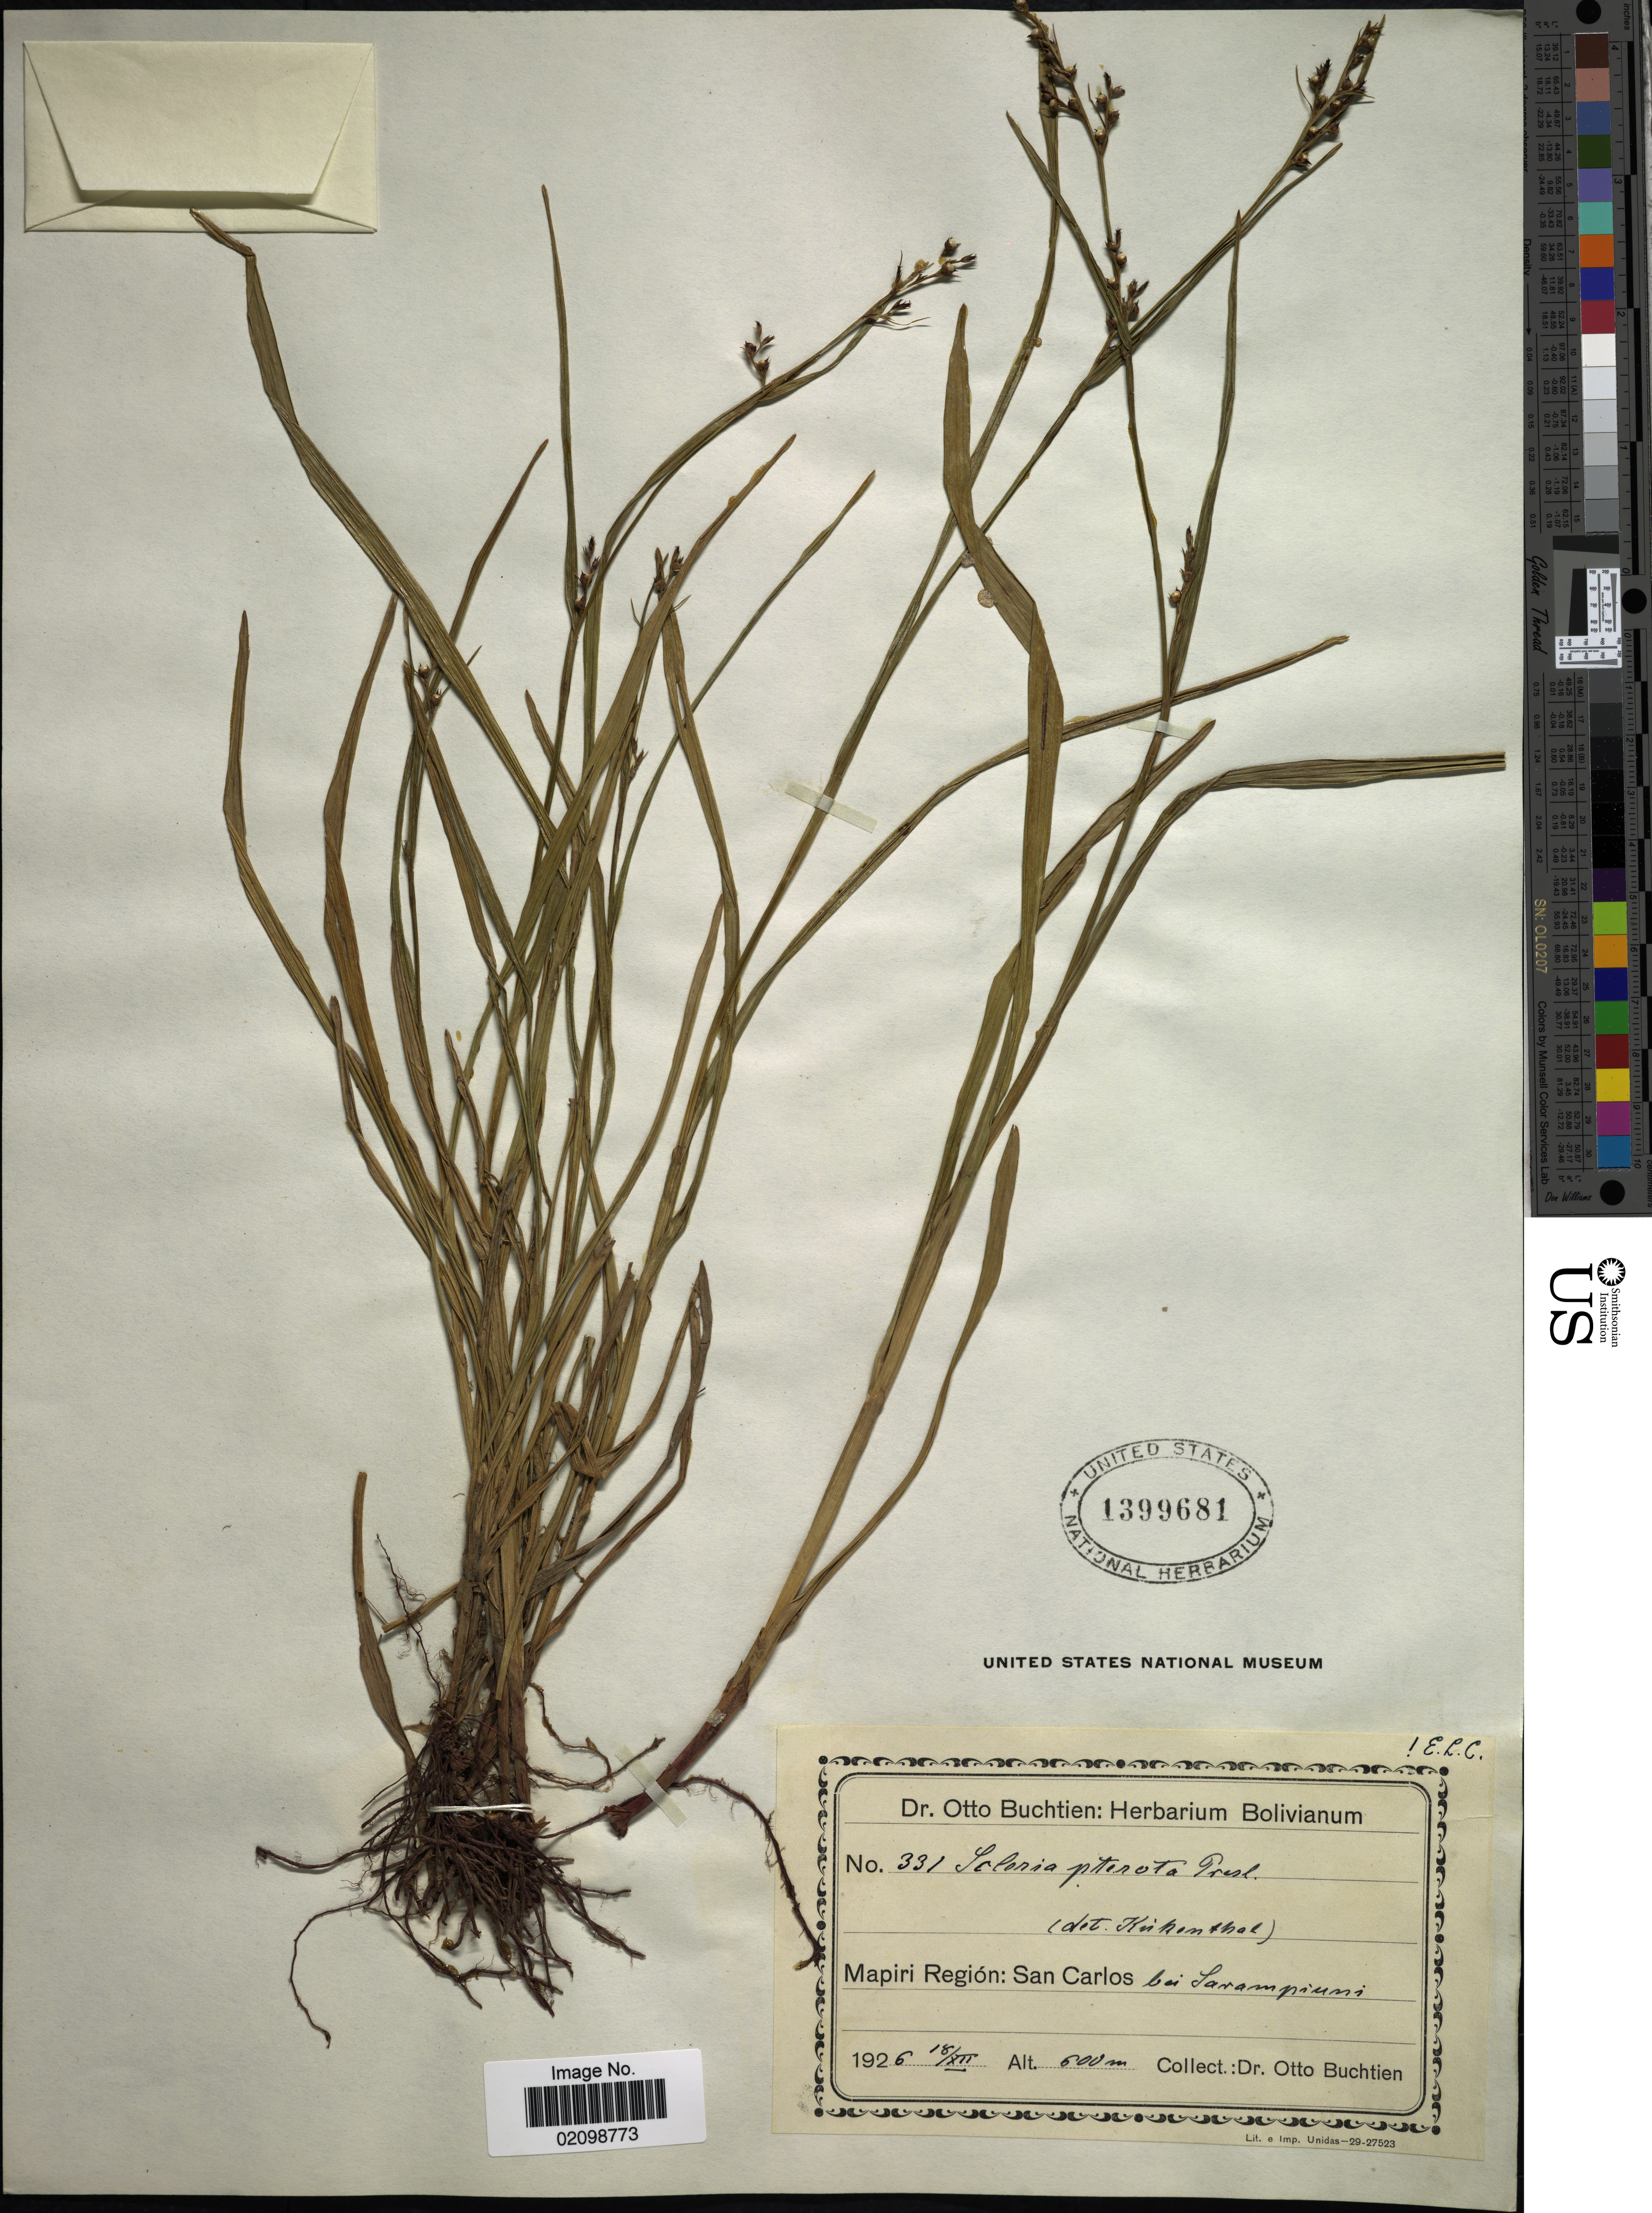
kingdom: Plantae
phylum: Tracheophyta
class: Liliopsida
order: Poales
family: Cyperaceae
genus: Scleria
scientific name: Scleria gaertneri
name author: Raddi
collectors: O. Buchtien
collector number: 331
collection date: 1926-12-18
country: Bolivia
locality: Mapiri Region: San Carlos bei Sarampiuni.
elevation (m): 600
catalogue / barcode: US 1399681